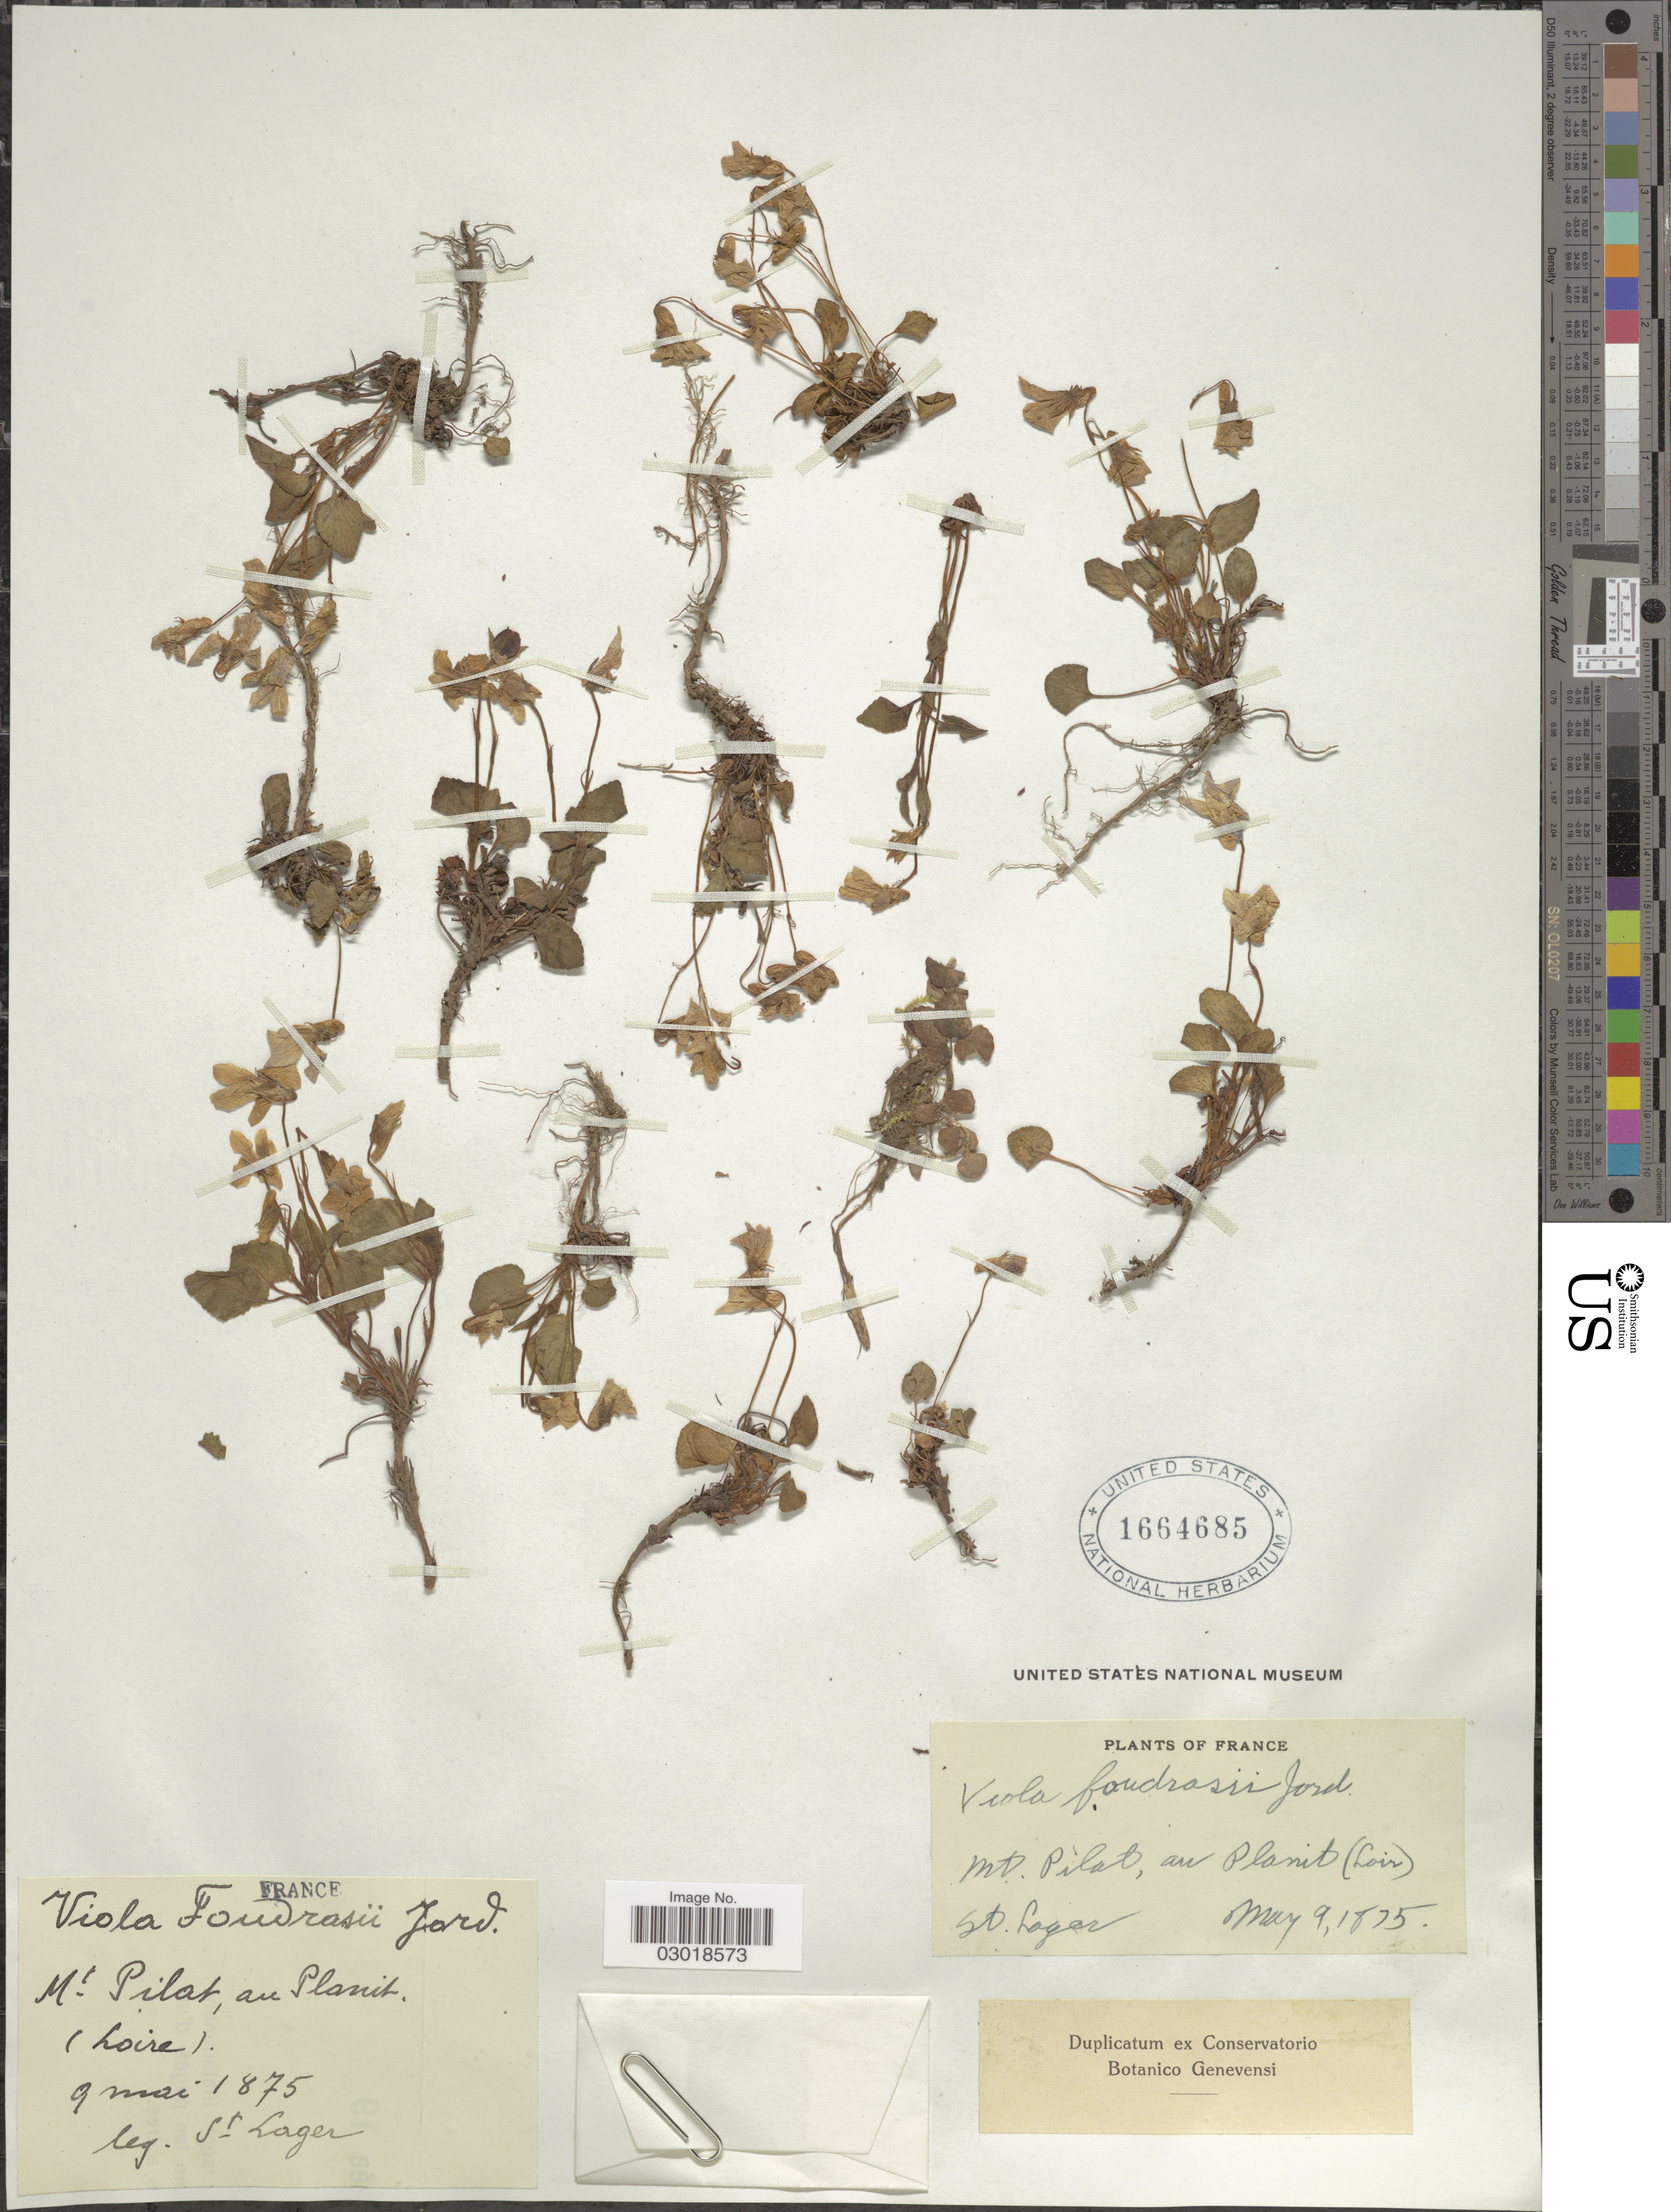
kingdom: Plantae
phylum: Tracheophyta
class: Magnoliopsida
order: Malpighiales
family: Violaceae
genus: Viola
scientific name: Viola foudrasii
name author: Jord.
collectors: -. St. Lager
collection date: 1875-05-09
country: France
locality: Mt. Pilat, au Planit (Loir).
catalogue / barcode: US 1664685